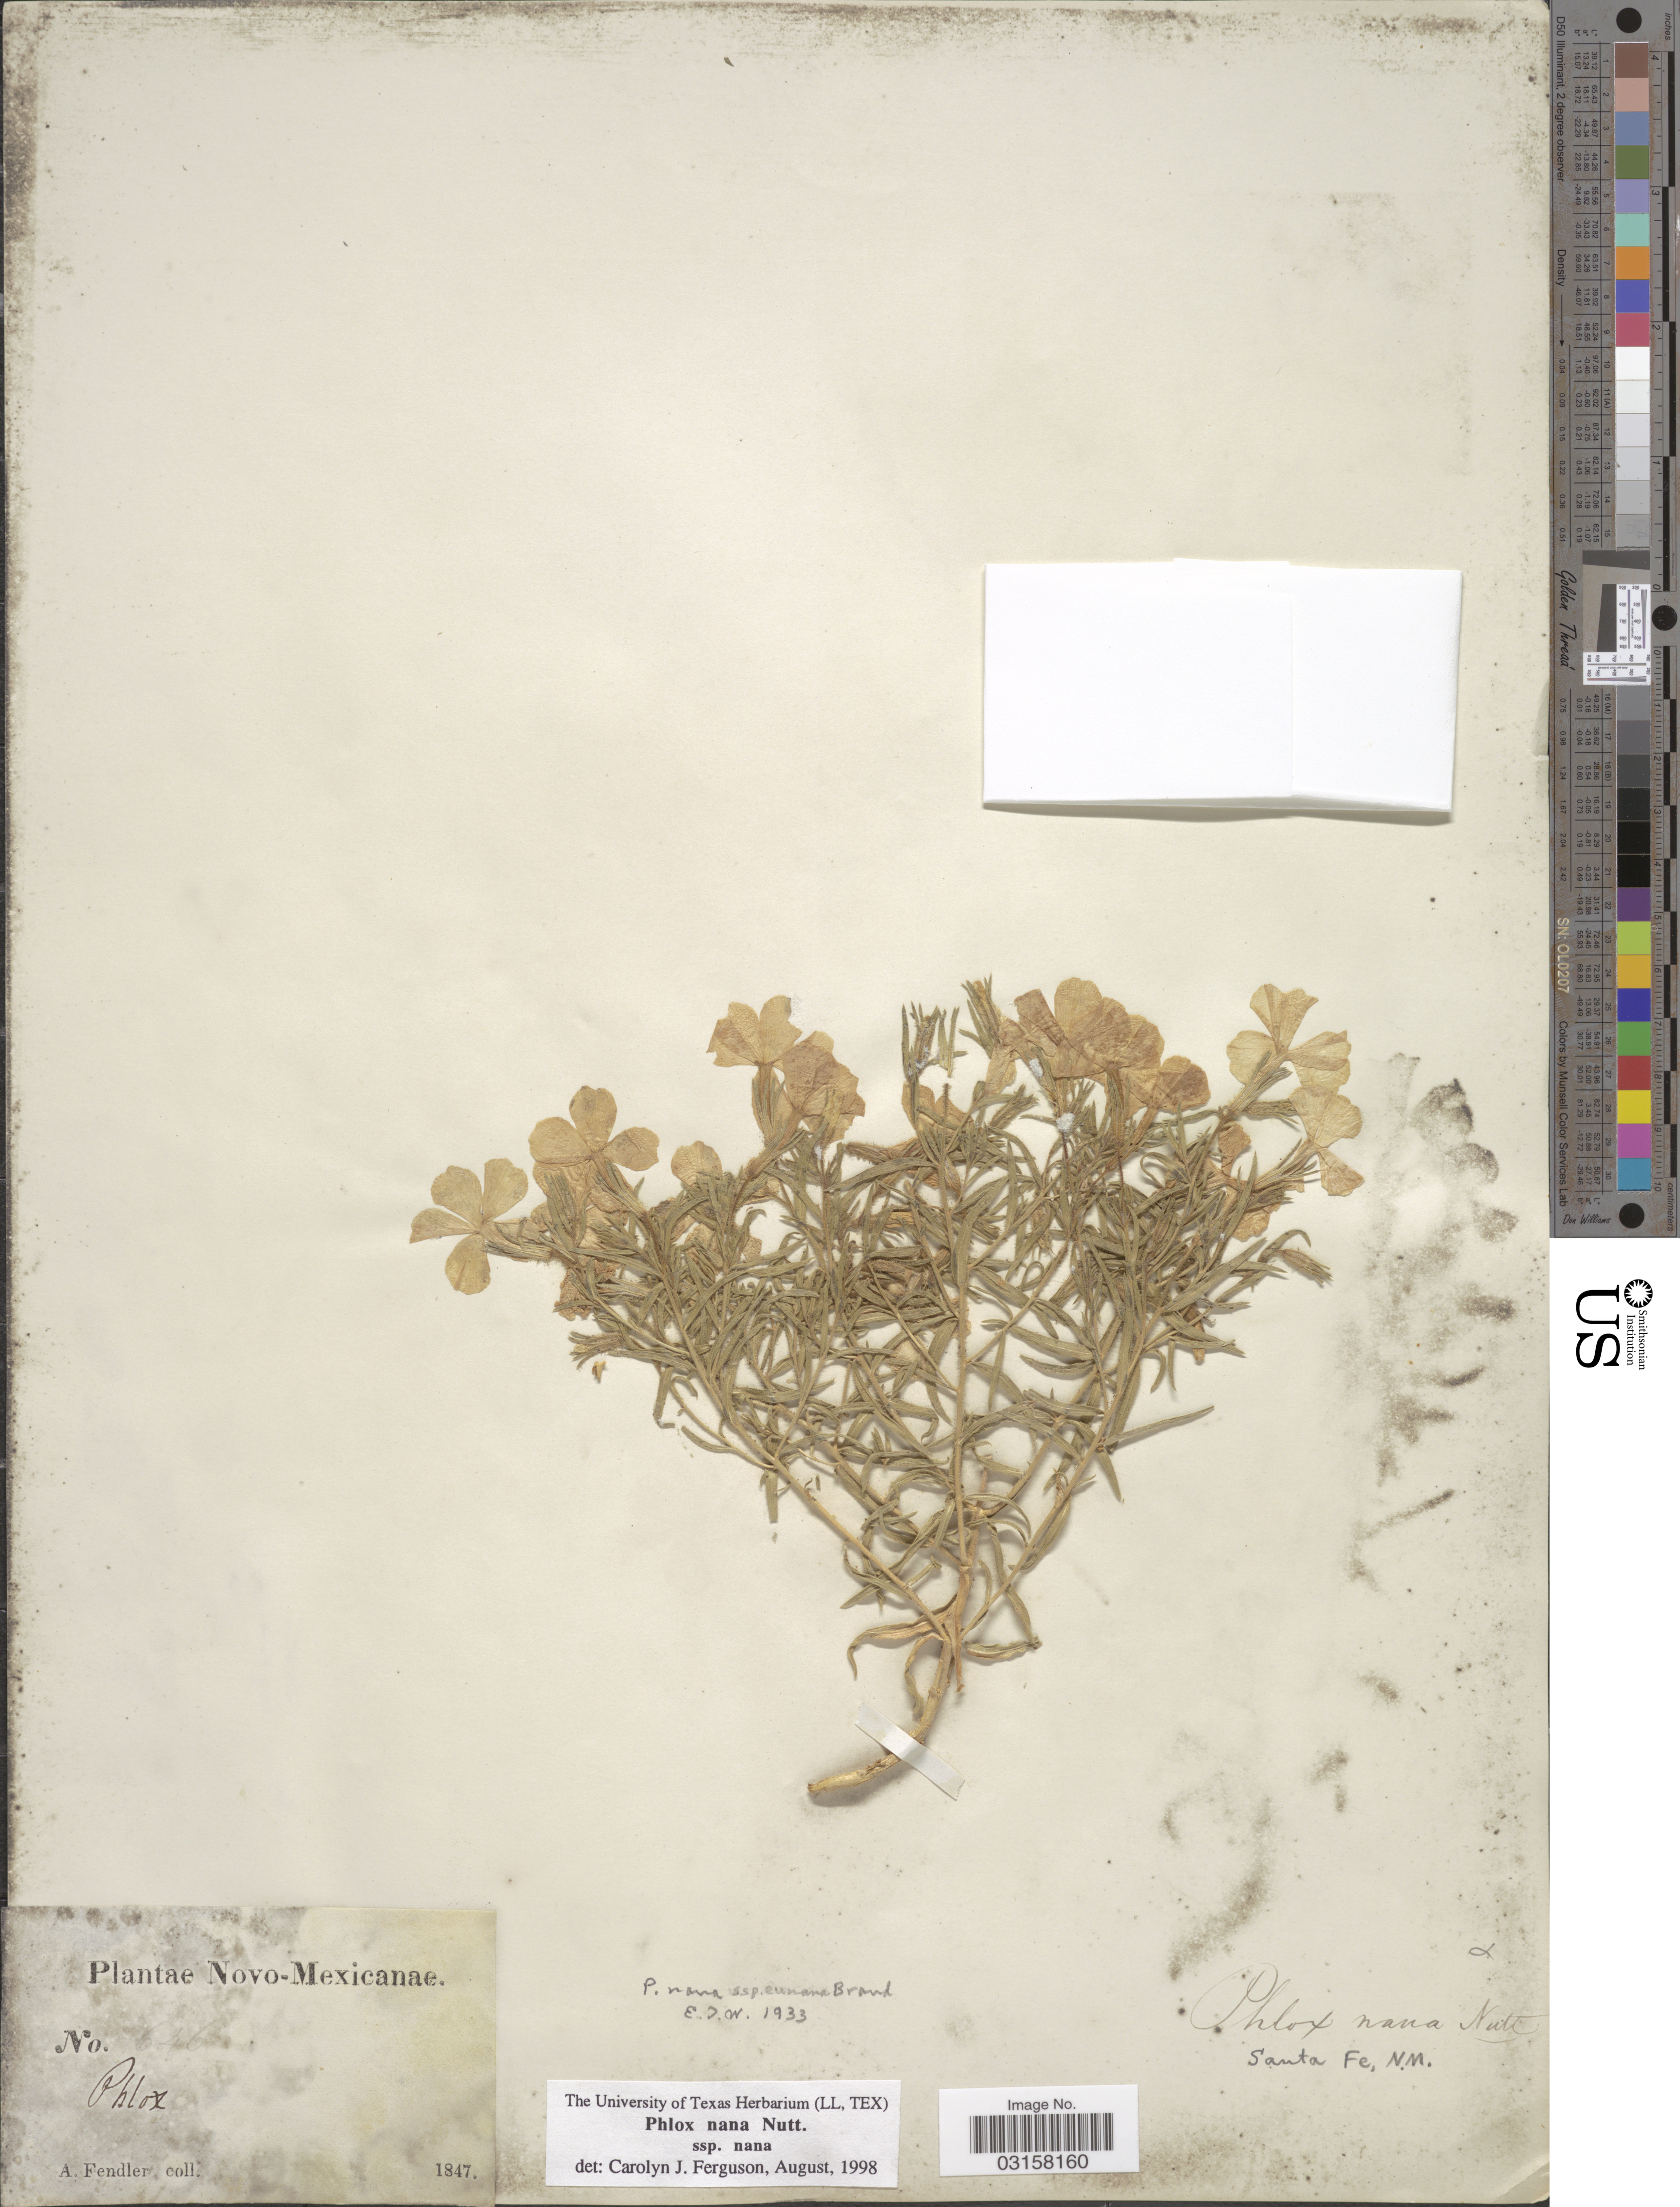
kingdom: Plantae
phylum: Tracheophyta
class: Magnoliopsida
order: Ericales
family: Polemoniaceae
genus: Phlox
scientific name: Phlox nana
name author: Nutt.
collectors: A. Fendler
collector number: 646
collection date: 1847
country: United States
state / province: New Mexico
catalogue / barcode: US 103180